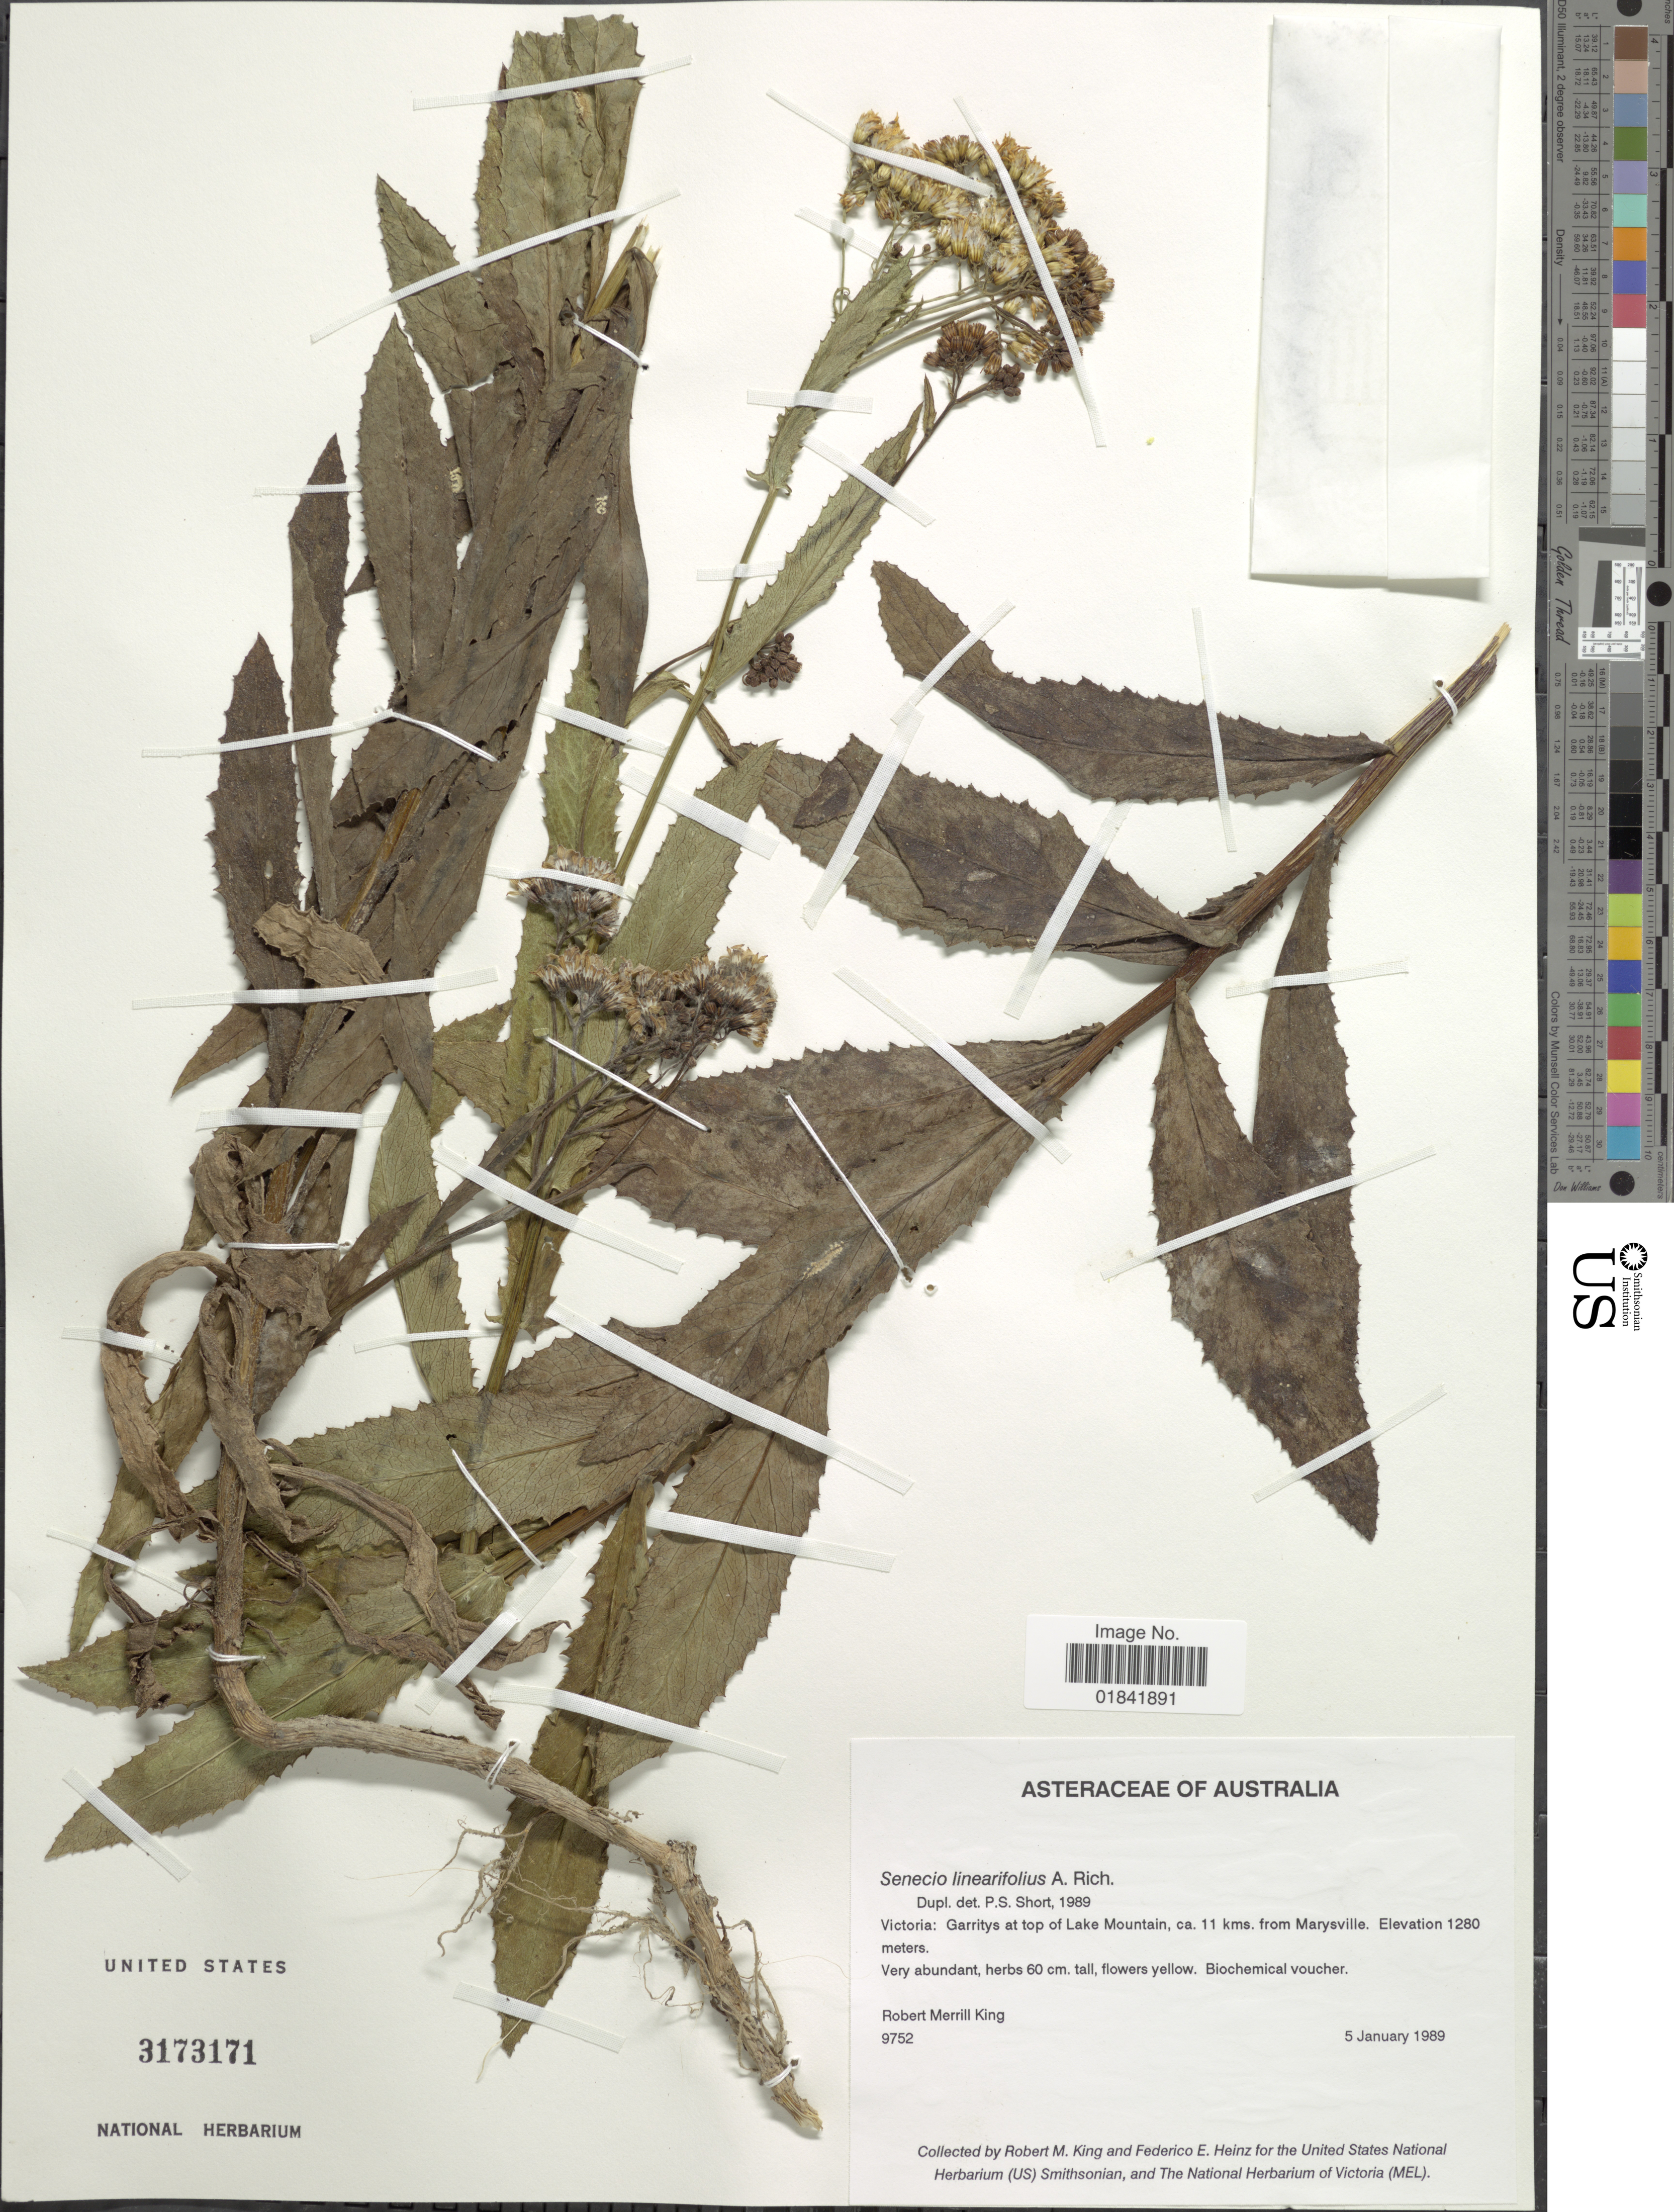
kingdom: Plantae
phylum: Tracheophyta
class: Magnoliopsida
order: Asterales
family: Asteraceae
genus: Senecio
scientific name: Senecio linearifolius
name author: A. Rich.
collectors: R. M. King & F. Heinz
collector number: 9752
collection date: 1989-01-05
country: Australia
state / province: Victoria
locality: Victoria: Garritys at top of Lake Mountain, ca. 11 kms, from Marysville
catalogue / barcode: US 3173171